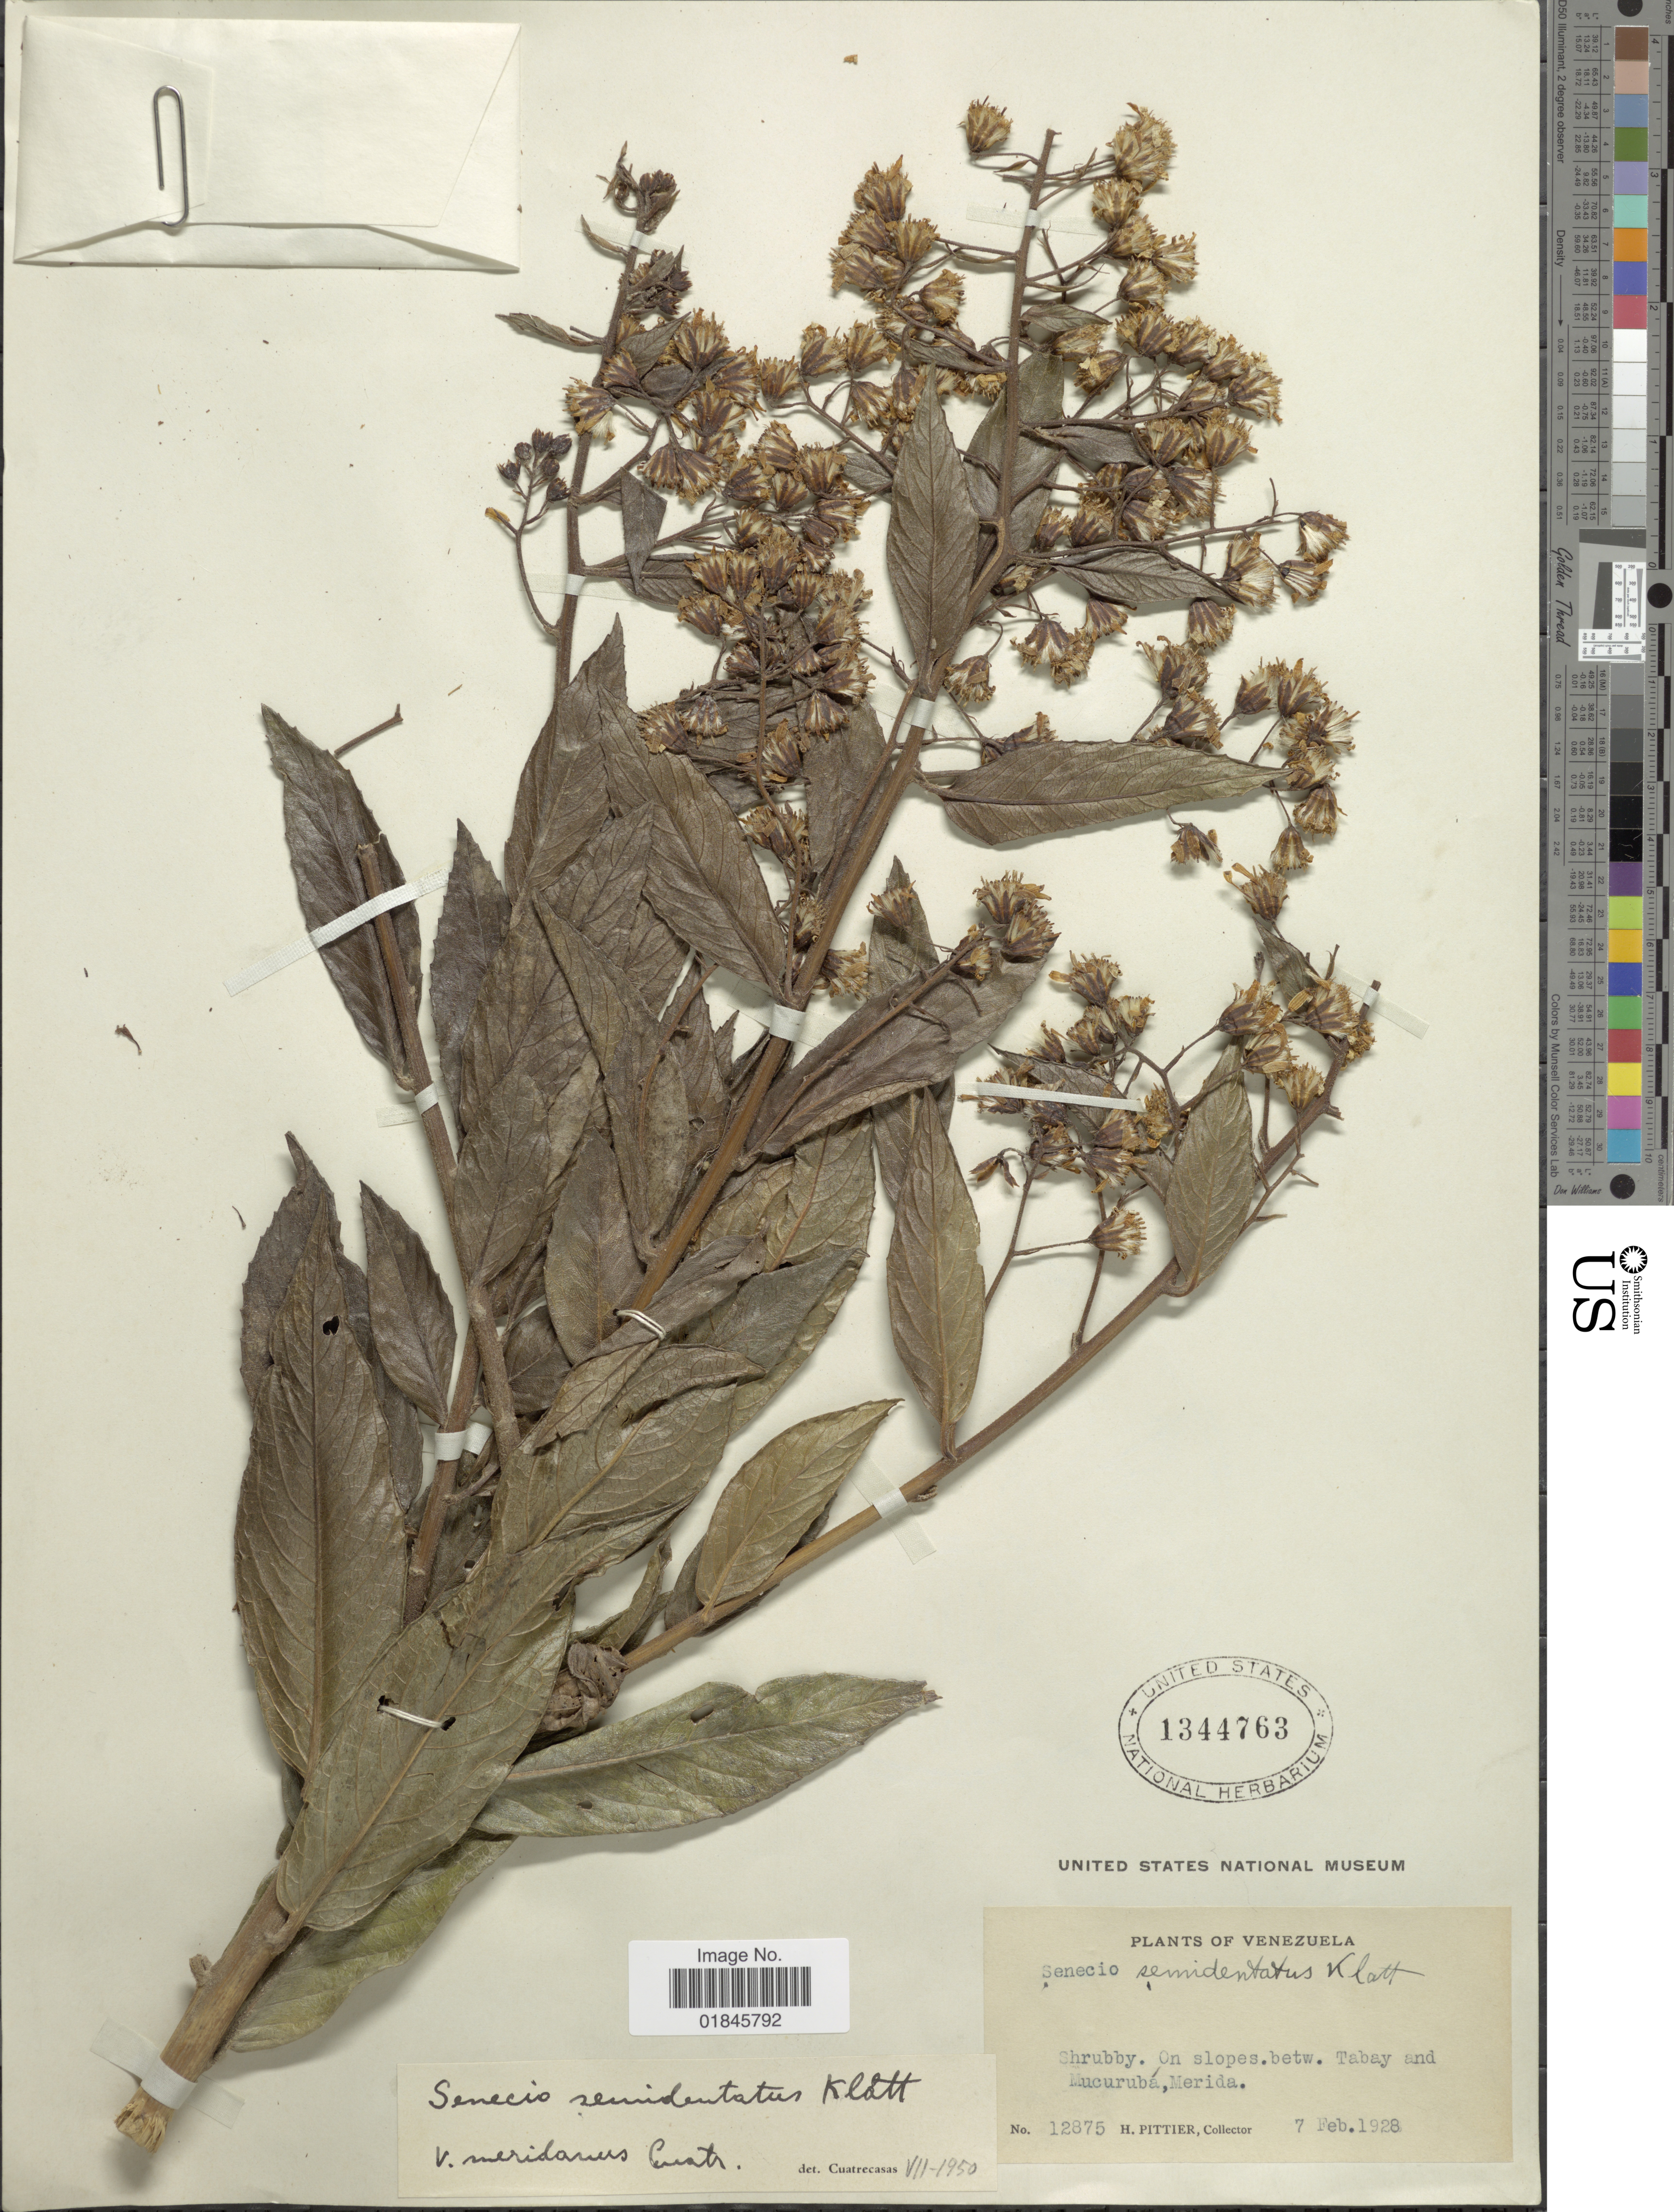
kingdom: Plantae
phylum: Tracheophyta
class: Magnoliopsida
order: Asterales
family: Asteraceae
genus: Pentacalia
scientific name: Pentacalia reflexa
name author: (Kunth) Cuatrec.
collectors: H. F. Pittier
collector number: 12875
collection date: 1928-02-07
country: Venezuela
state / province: Mérida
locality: betw. Tabay and Mucurubá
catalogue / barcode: US 1344763